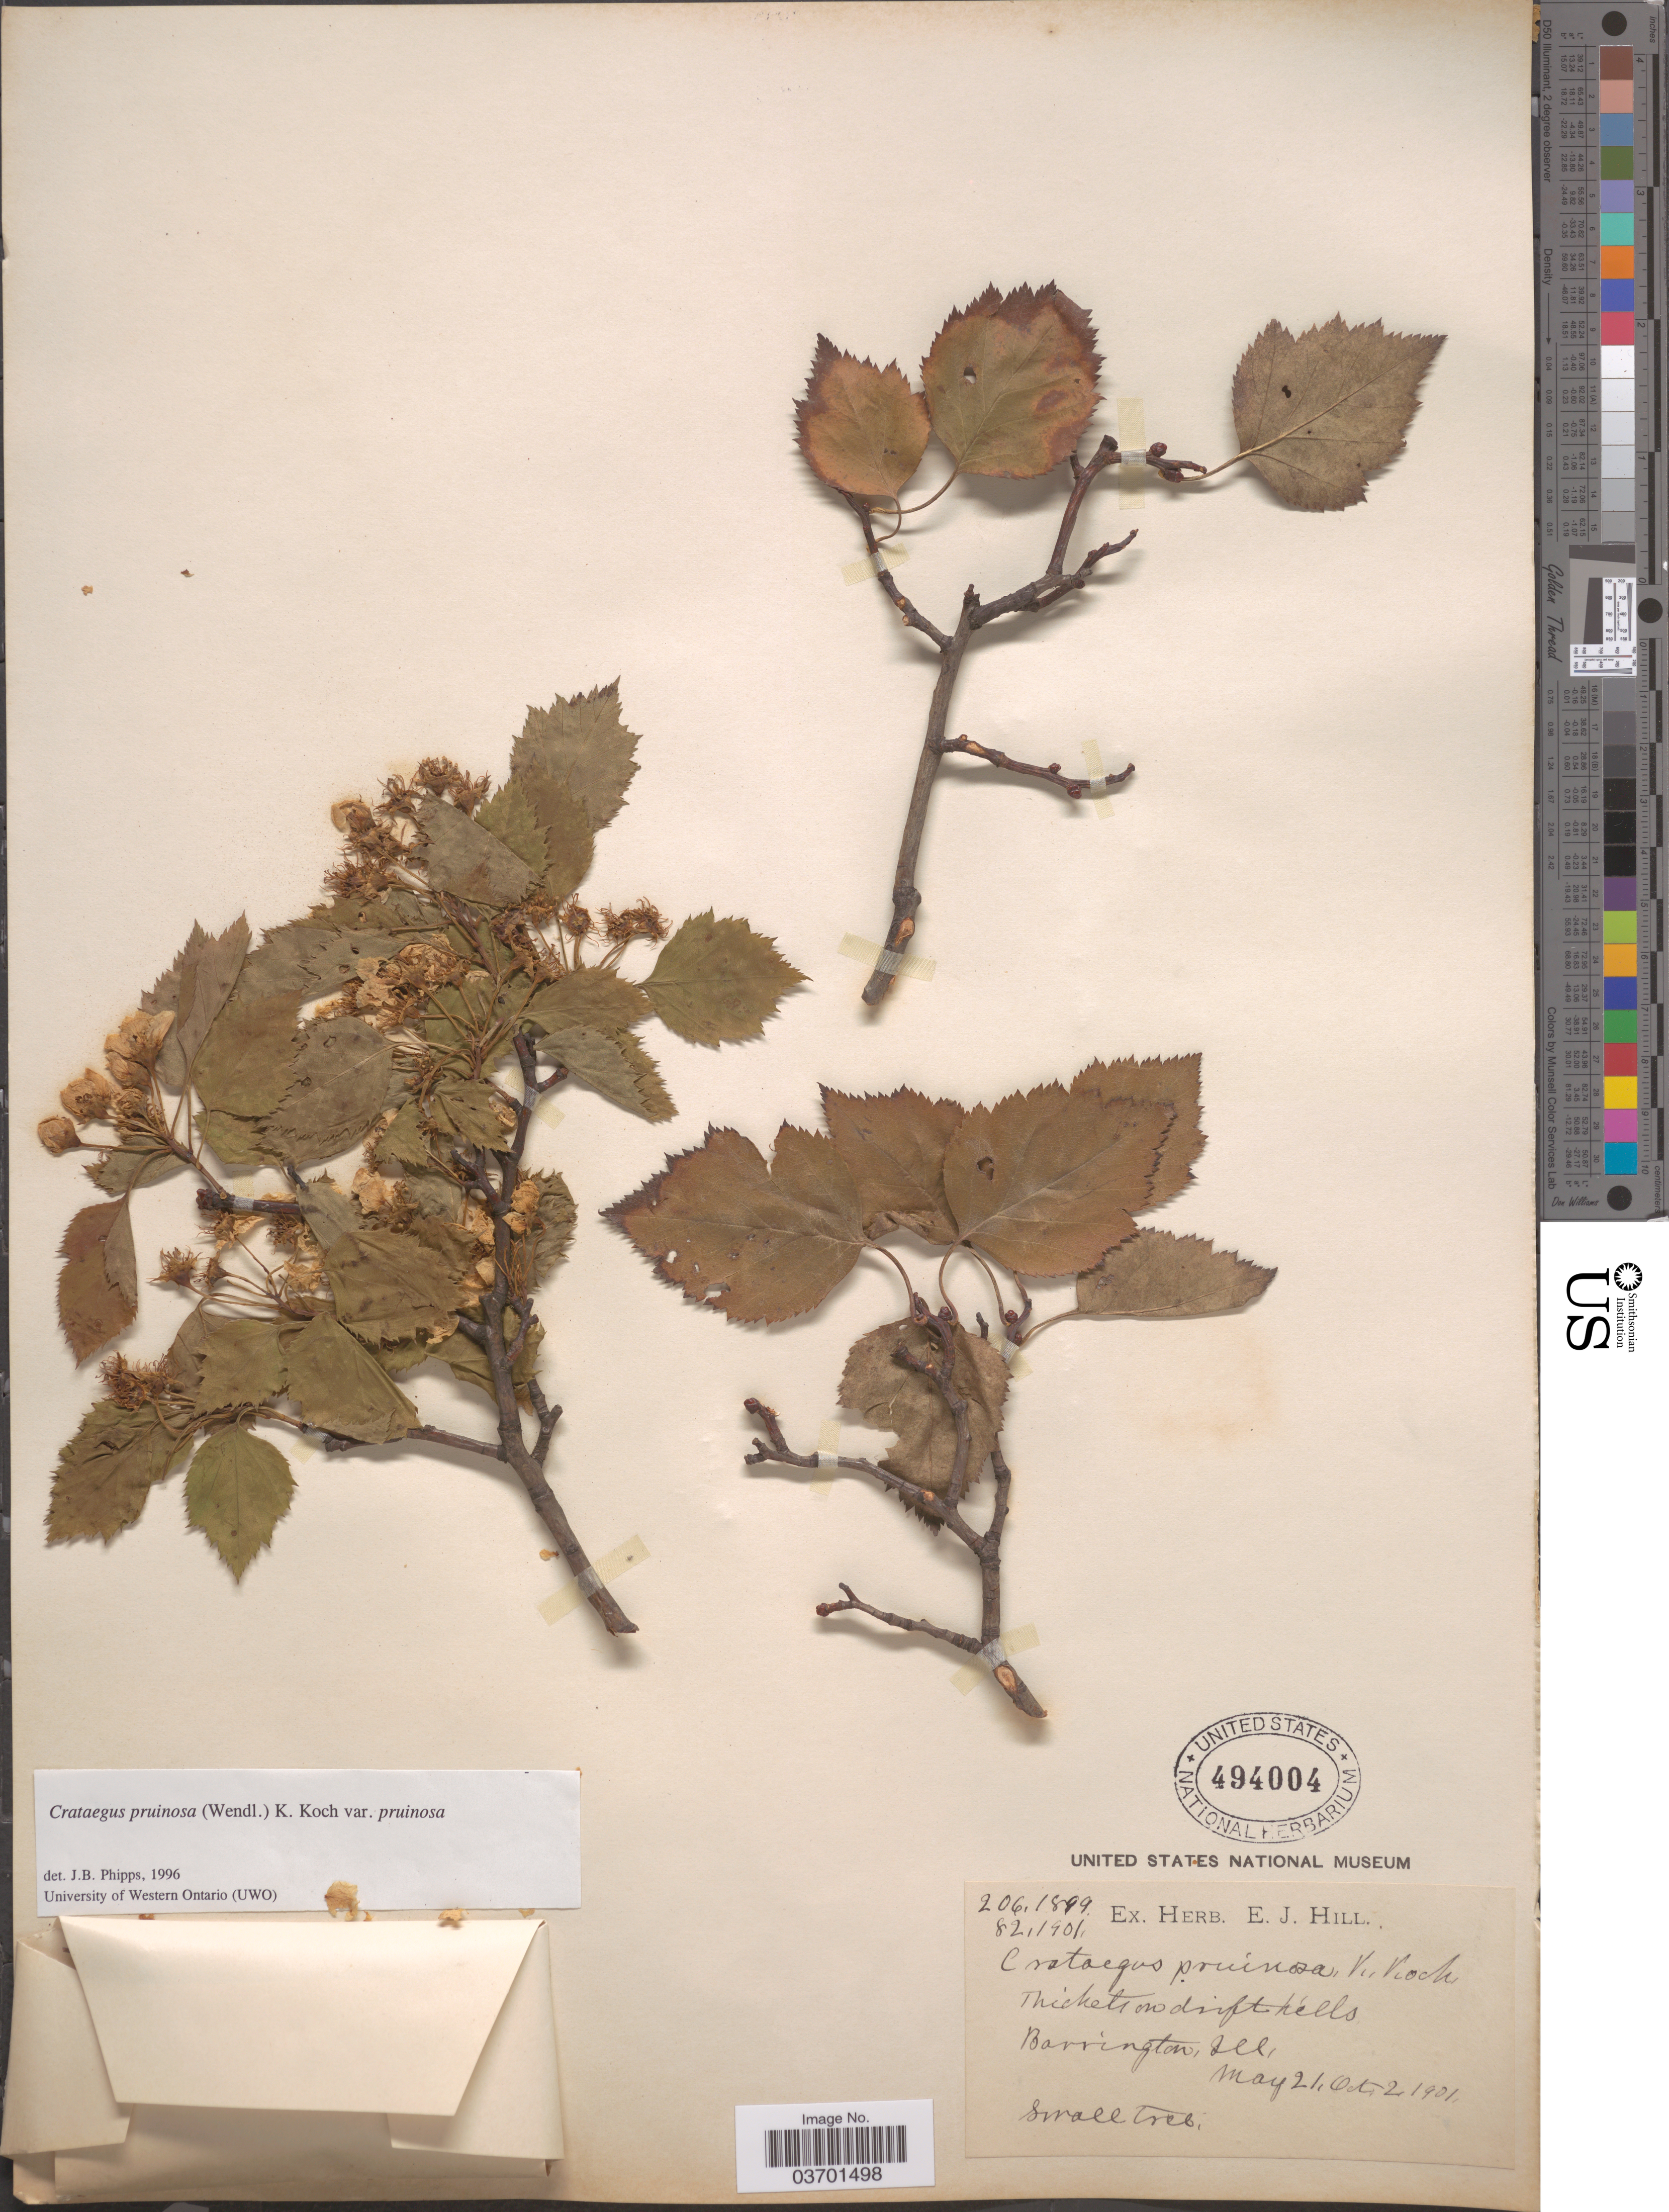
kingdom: Plantae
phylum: Tracheophyta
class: Magnoliopsida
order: Rosales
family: Rosaceae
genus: Crataegus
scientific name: Crataegus pruinosa var. pruinosa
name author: (H.L. Wendl.) K. Koch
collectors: Ex herb. E. J. Hill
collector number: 206/1899/82/1901?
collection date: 1901-08-02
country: United States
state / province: Illinois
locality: Barrington.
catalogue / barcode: US 494004